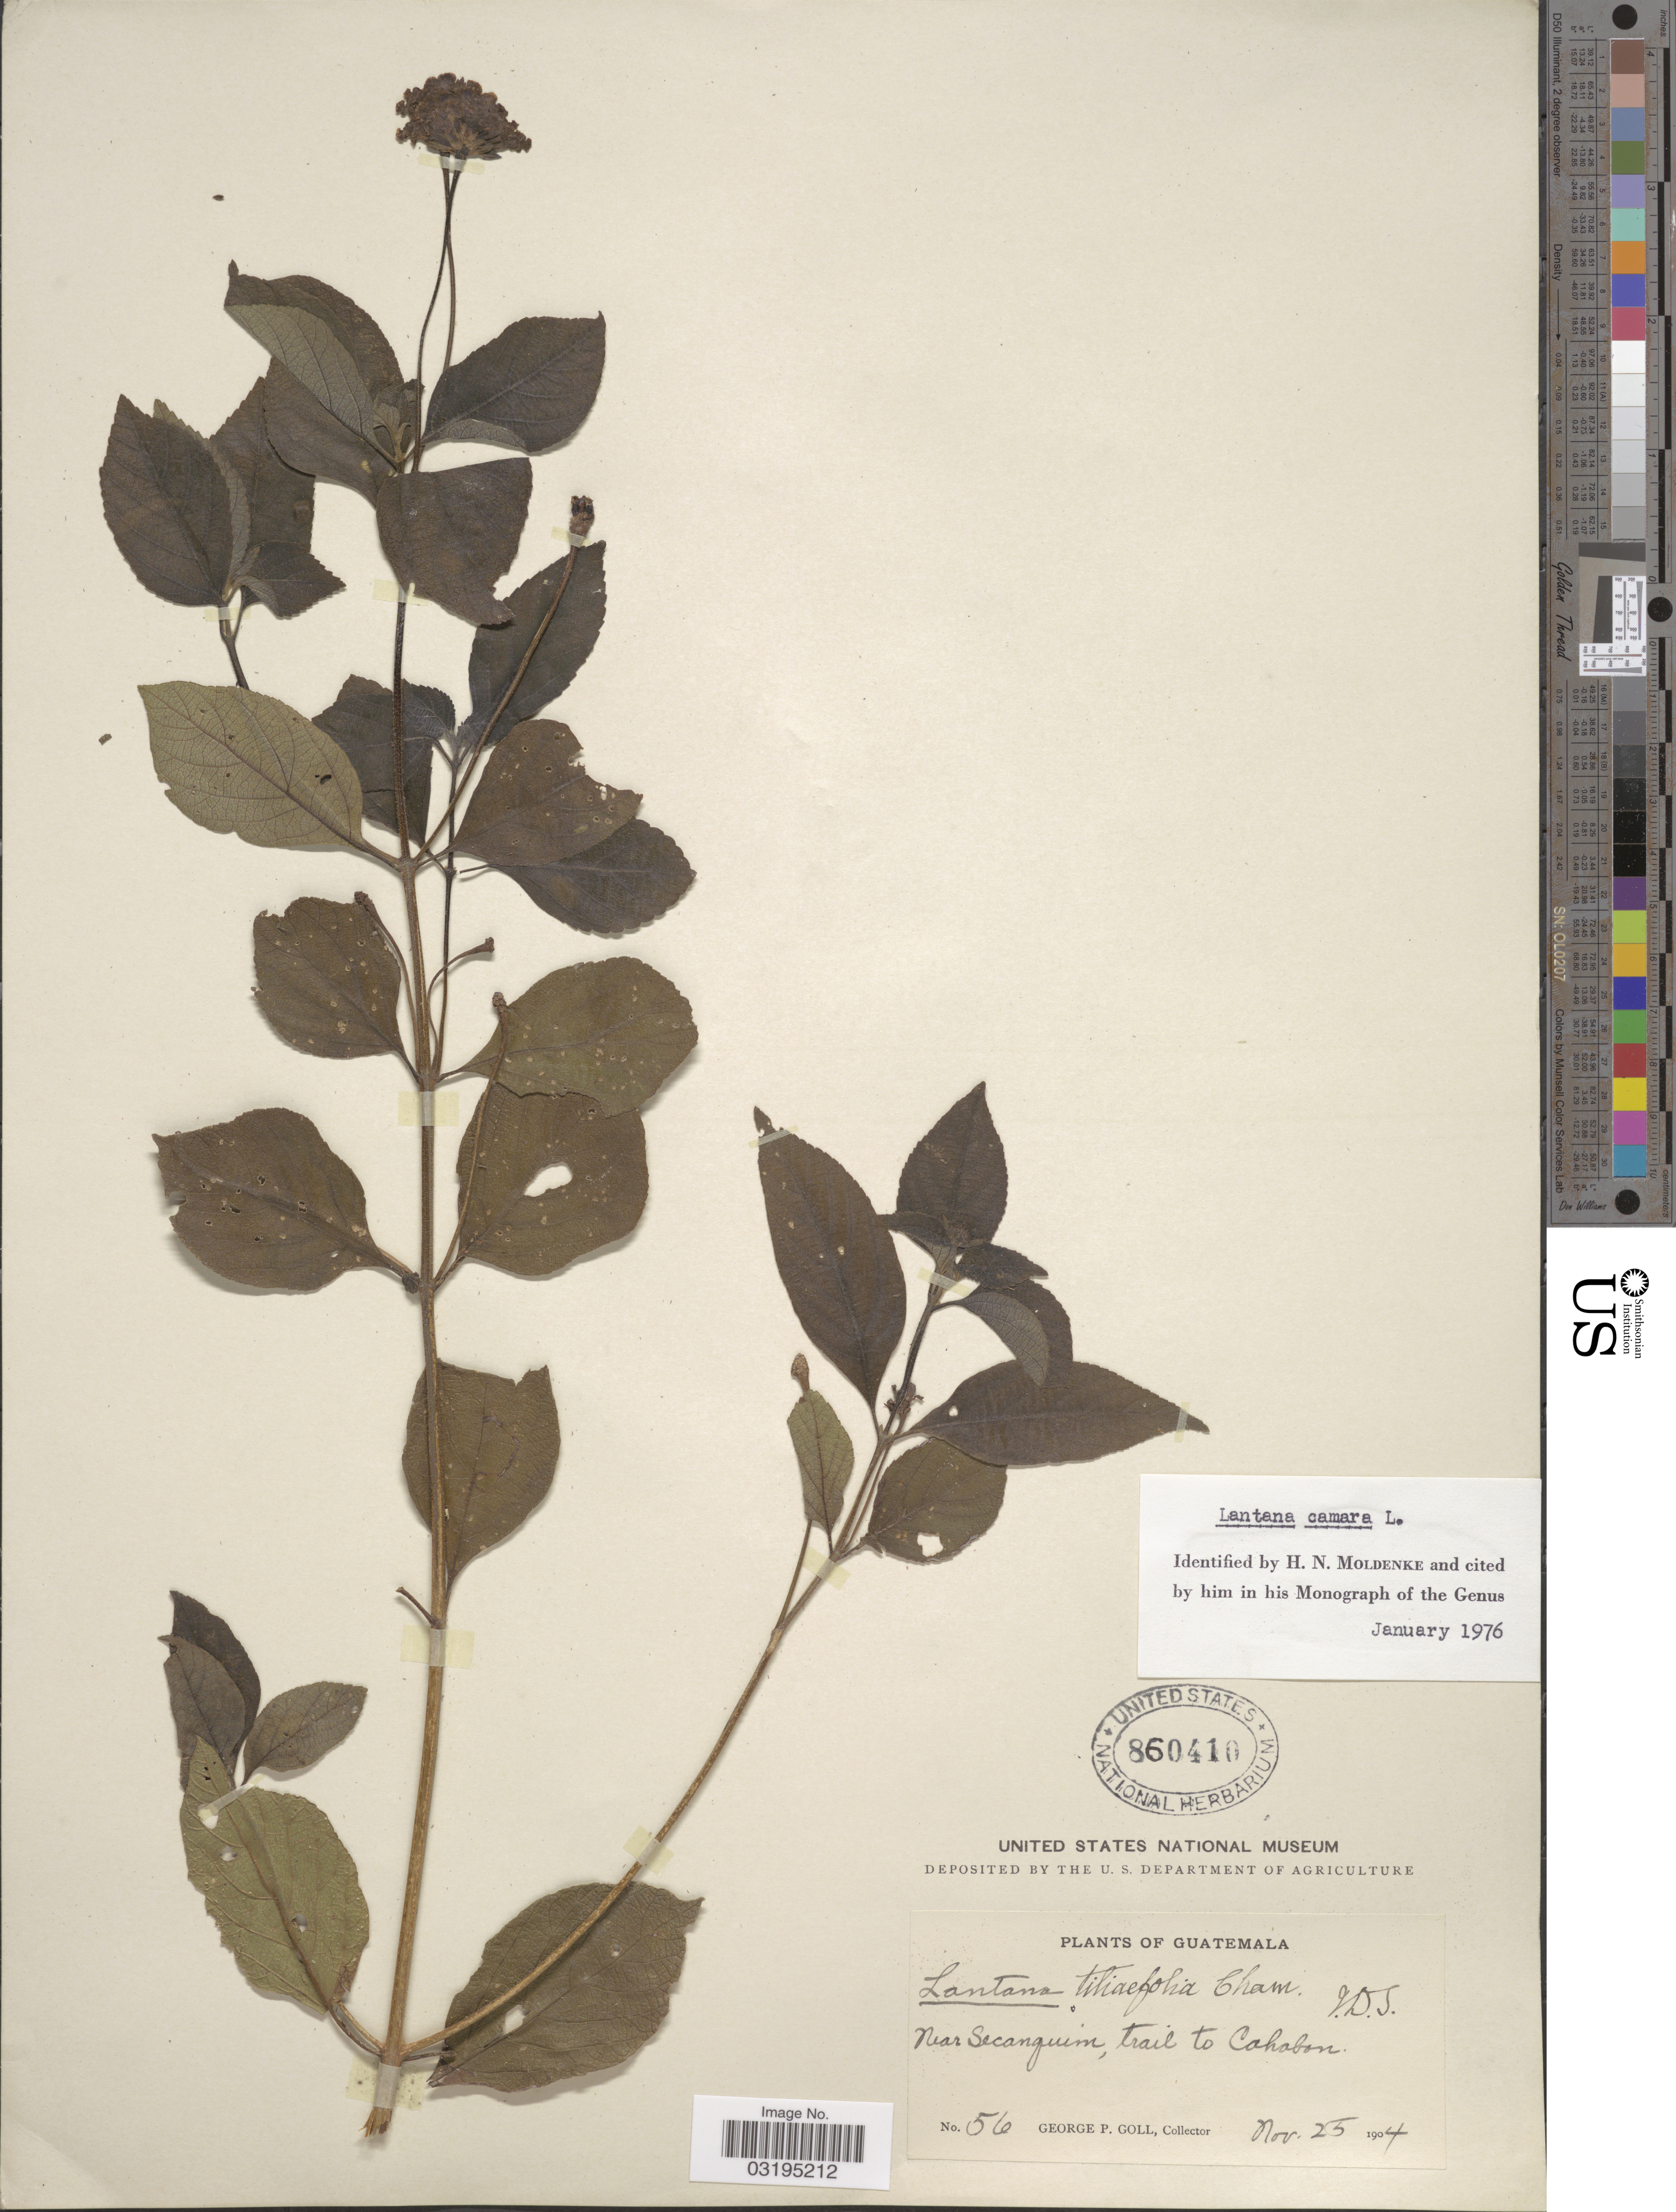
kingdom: Plantae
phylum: Tracheophyta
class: Magnoliopsida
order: Lamiales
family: Verbenaceae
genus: Lantana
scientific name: Lantana camara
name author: L.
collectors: G. P. Goll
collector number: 56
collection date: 1904-11-25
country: Guatemala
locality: Near Secanquim, trail to Cahabon.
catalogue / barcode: US 860410